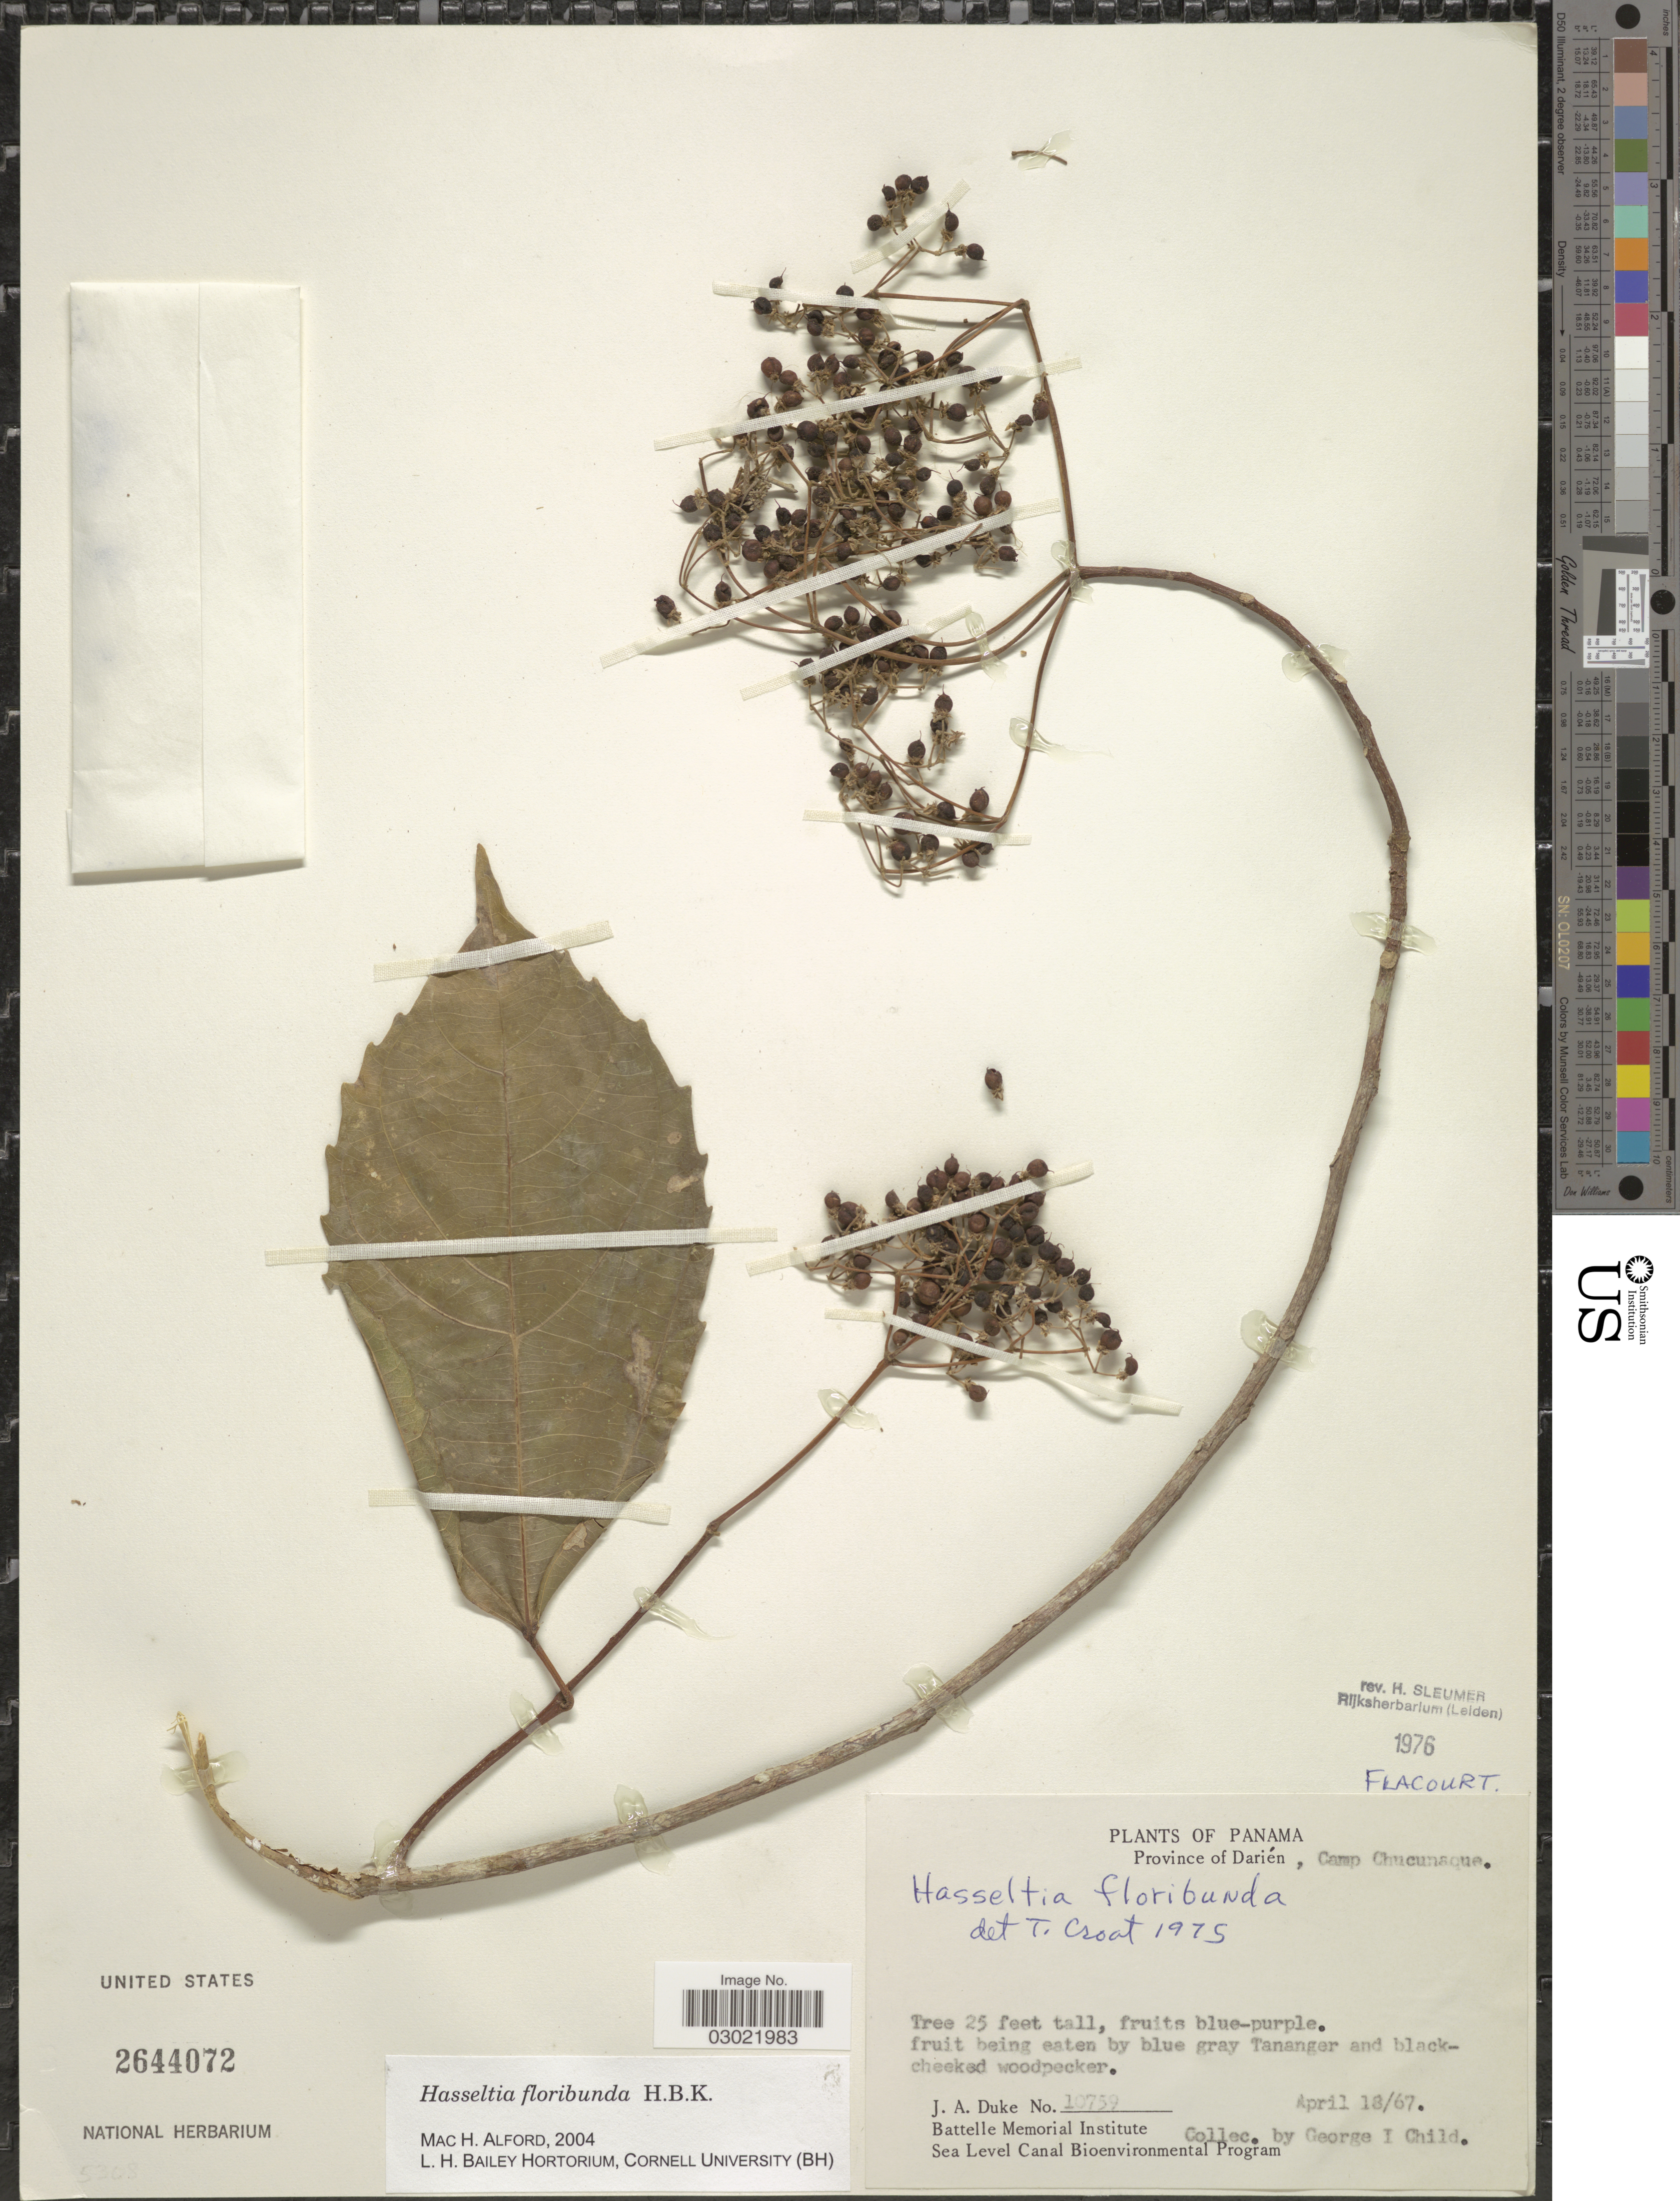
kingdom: Plantae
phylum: Tracheophyta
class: Magnoliopsida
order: Malpighiales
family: Salicaceae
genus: Hasseltia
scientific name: Hasseltia floribunda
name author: Kunth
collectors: G. Child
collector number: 10759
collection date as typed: Transcribed d/m/y: 18/4/67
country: Panama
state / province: Darién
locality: Camp Chucunaque.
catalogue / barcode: US 2644072